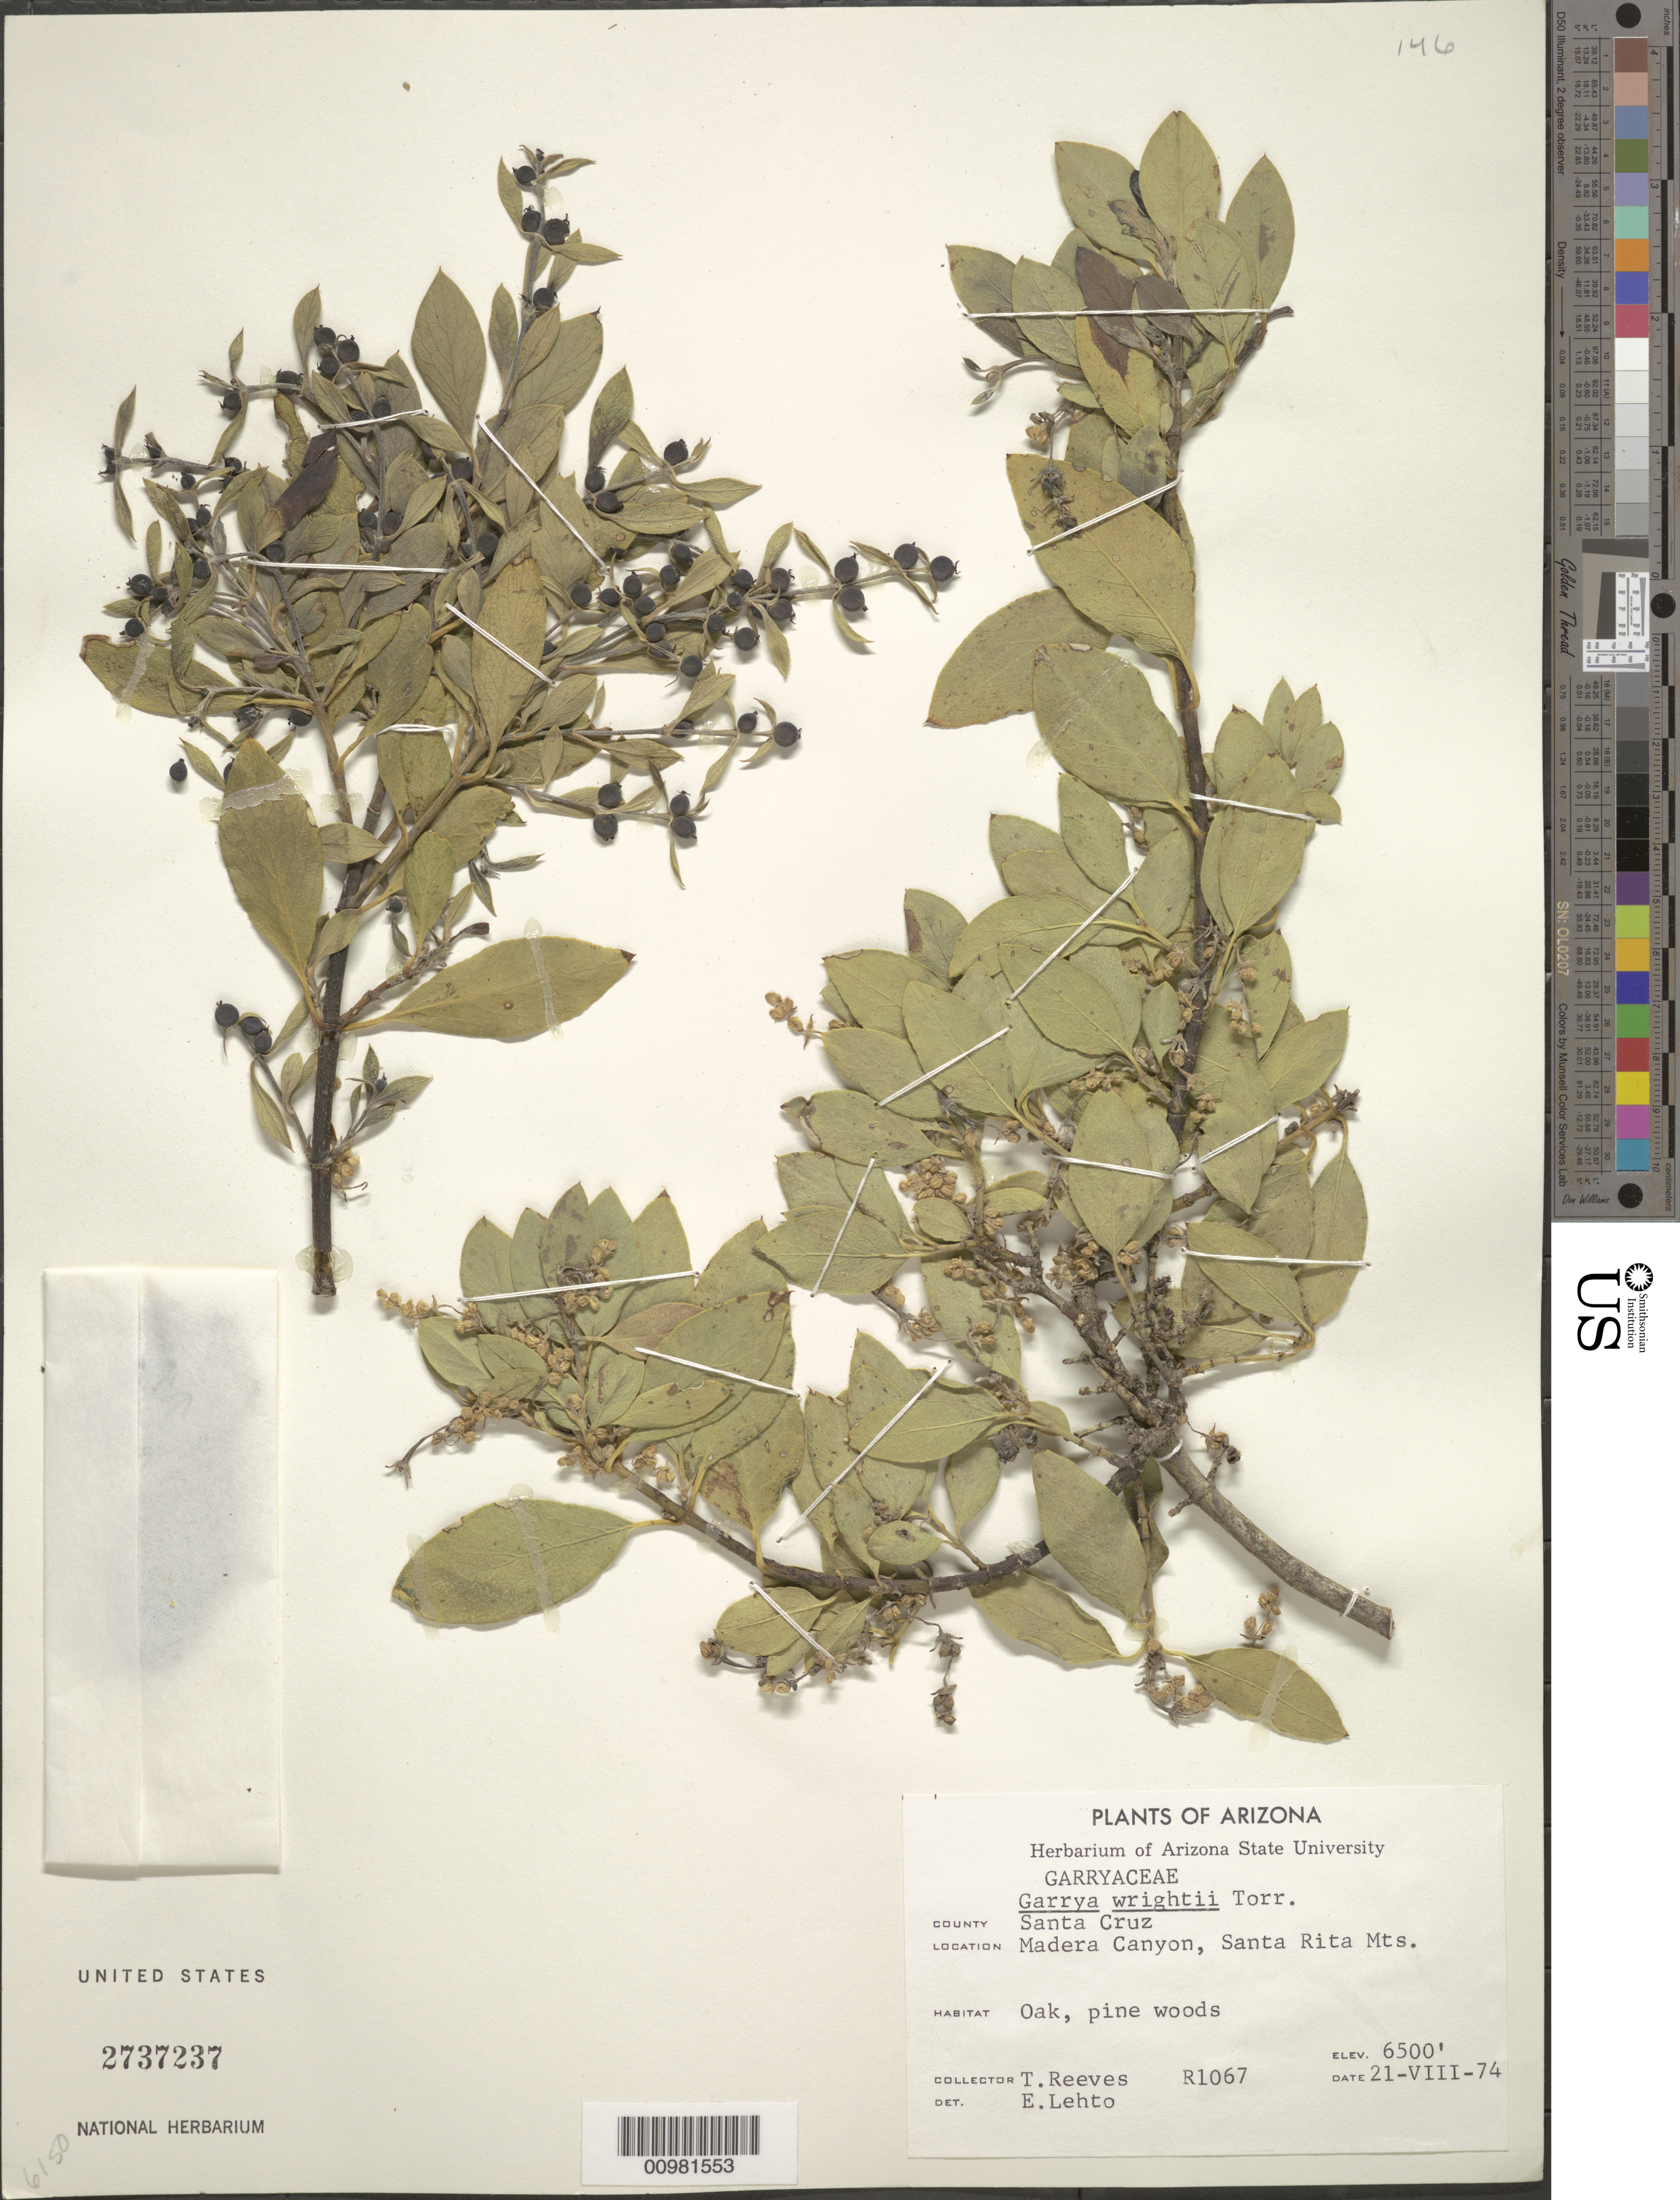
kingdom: Plantae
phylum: Tracheophyta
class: Magnoliopsida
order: Garryales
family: Garryaceae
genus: Garrya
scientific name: Garrya wrightii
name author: Torr.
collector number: R1067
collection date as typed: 21 Aug 1974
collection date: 1974-08-21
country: United States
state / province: Arizona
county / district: Santa Cruz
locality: Santa Rita Mts., Madera Canyon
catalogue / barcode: US 2737237